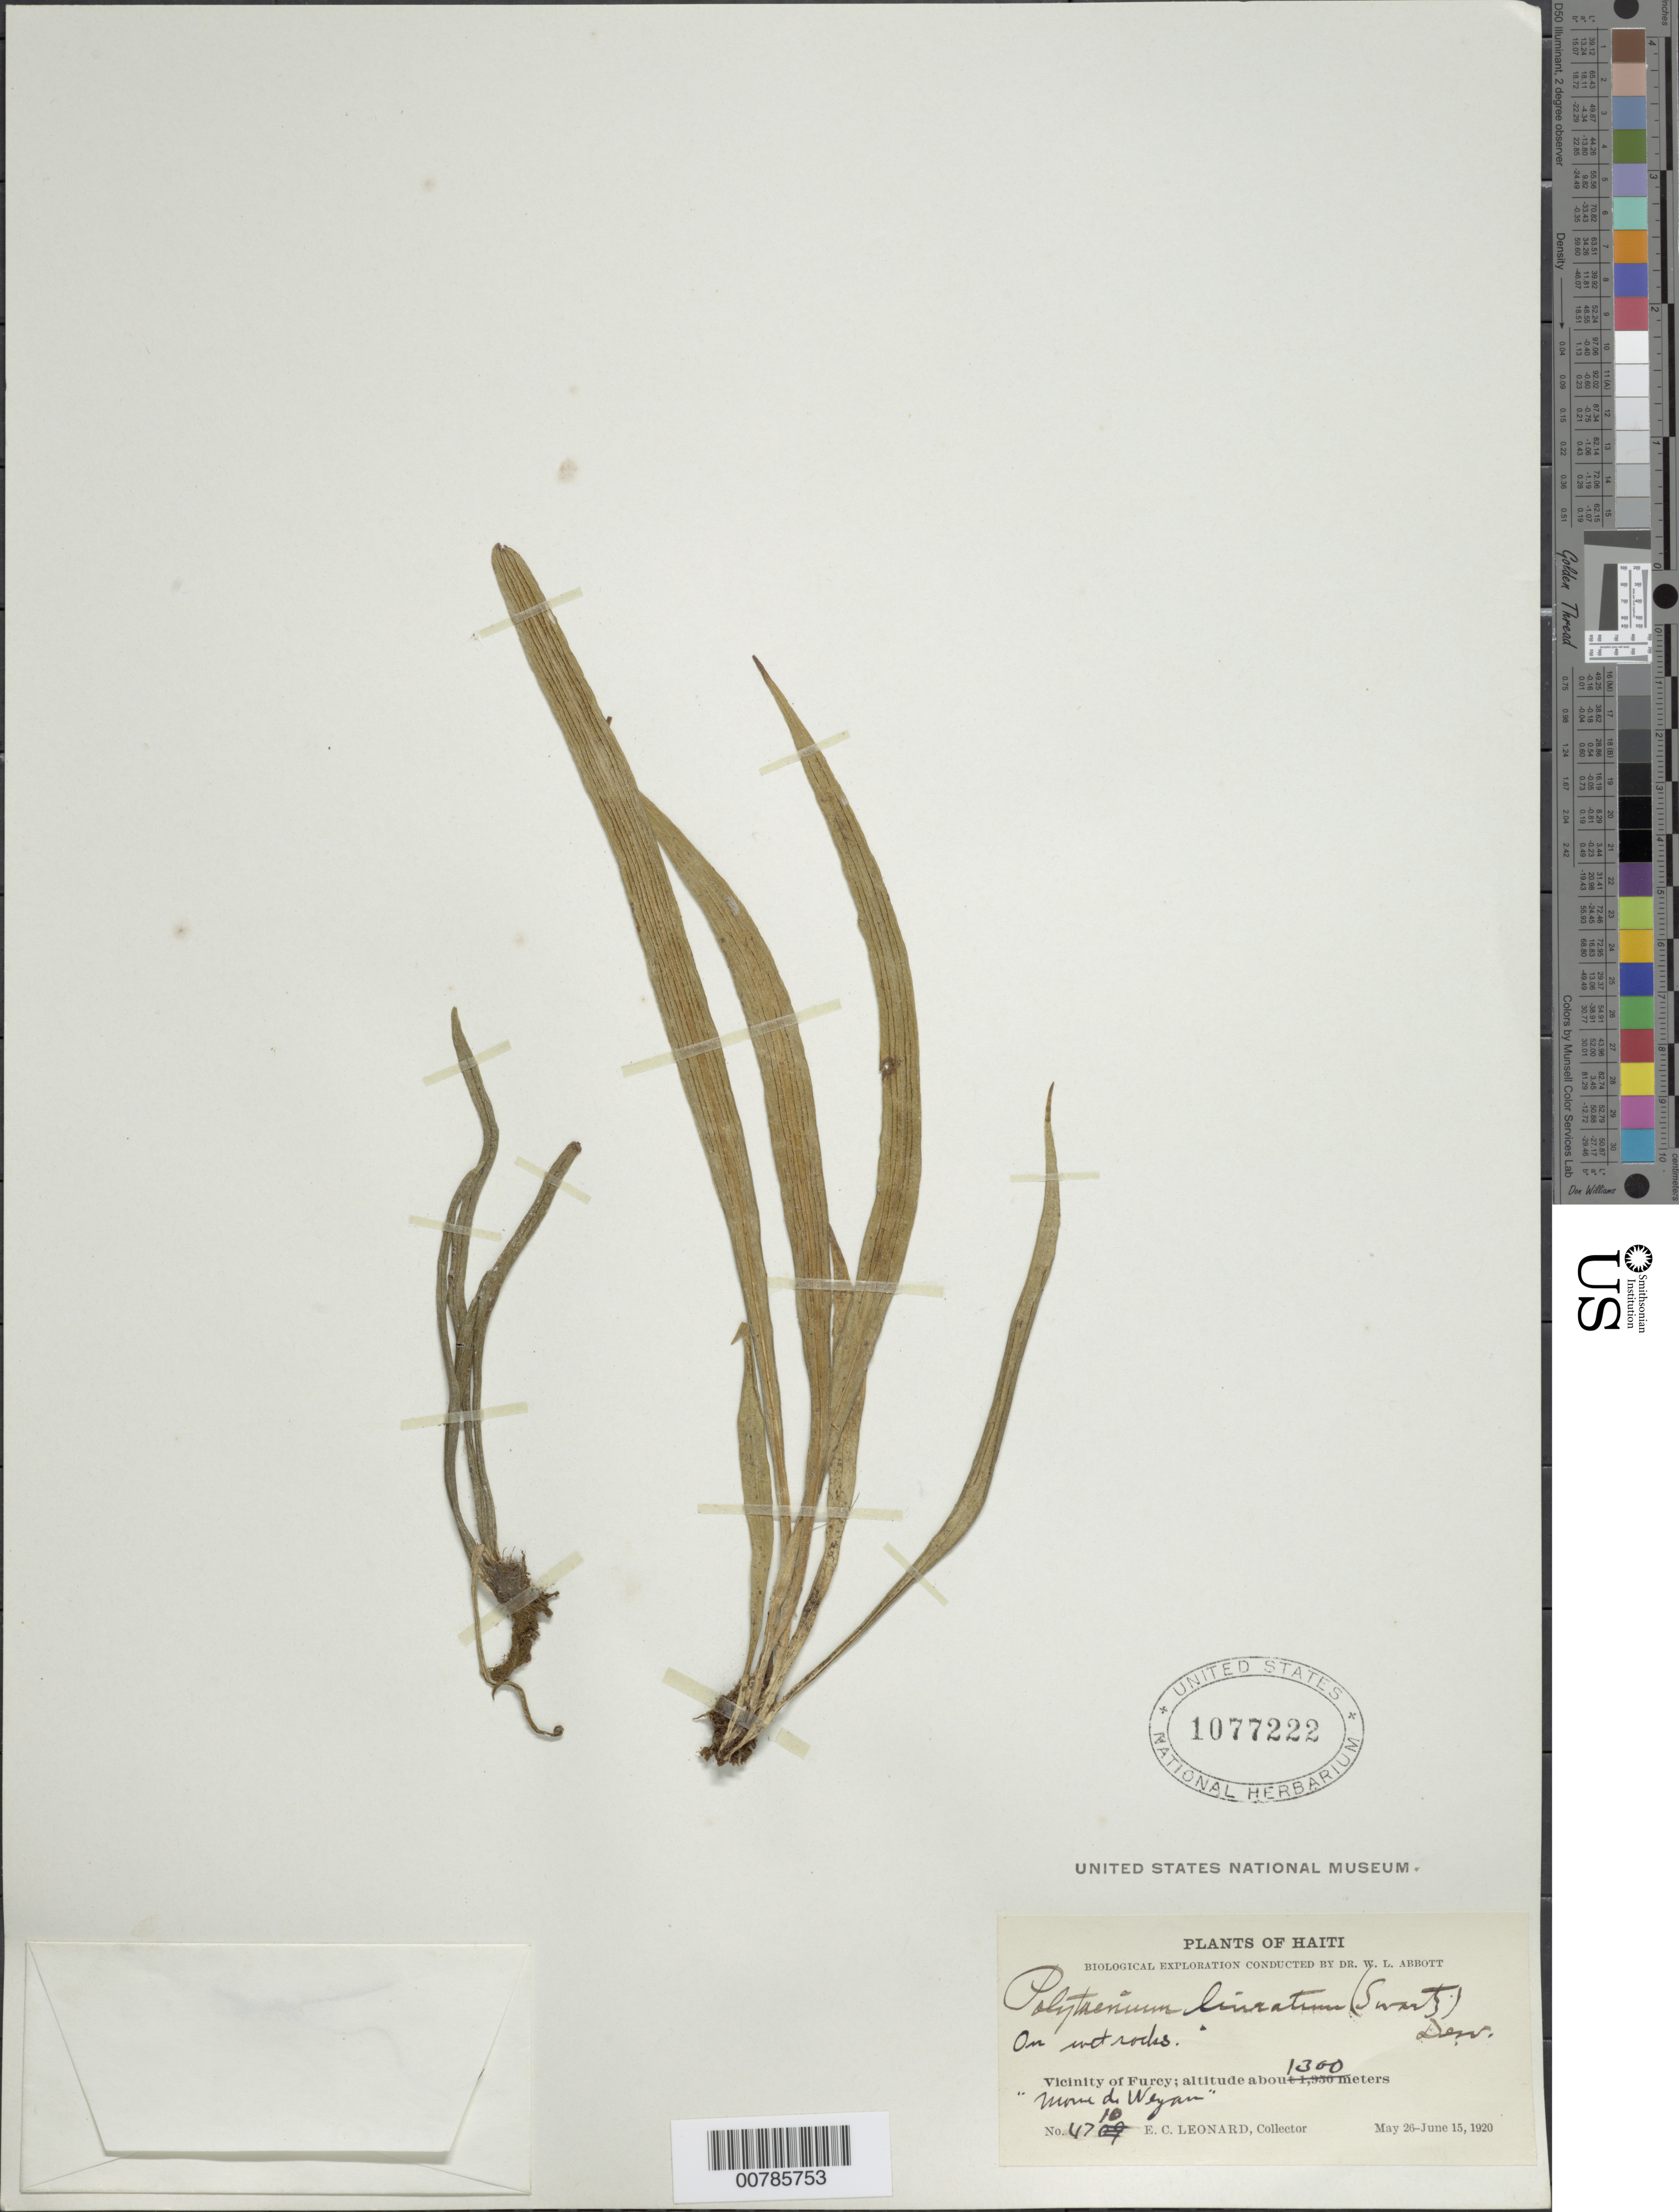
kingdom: Plantae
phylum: Tracheophyta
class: Polypodiopsida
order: Polypodiales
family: Pteridaceae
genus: Polytaenium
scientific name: Polytaenium lineatum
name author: (Sw.) J. Sm.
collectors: E. C. Leonard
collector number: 4710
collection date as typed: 26 May 1920 15 Jun 1920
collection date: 1920-05-26/1920-06-15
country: Haiti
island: Hispaniola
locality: Furcy, vicinity, "Morne de Weyan"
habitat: On wet rocks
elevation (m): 1300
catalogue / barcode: US 1077222